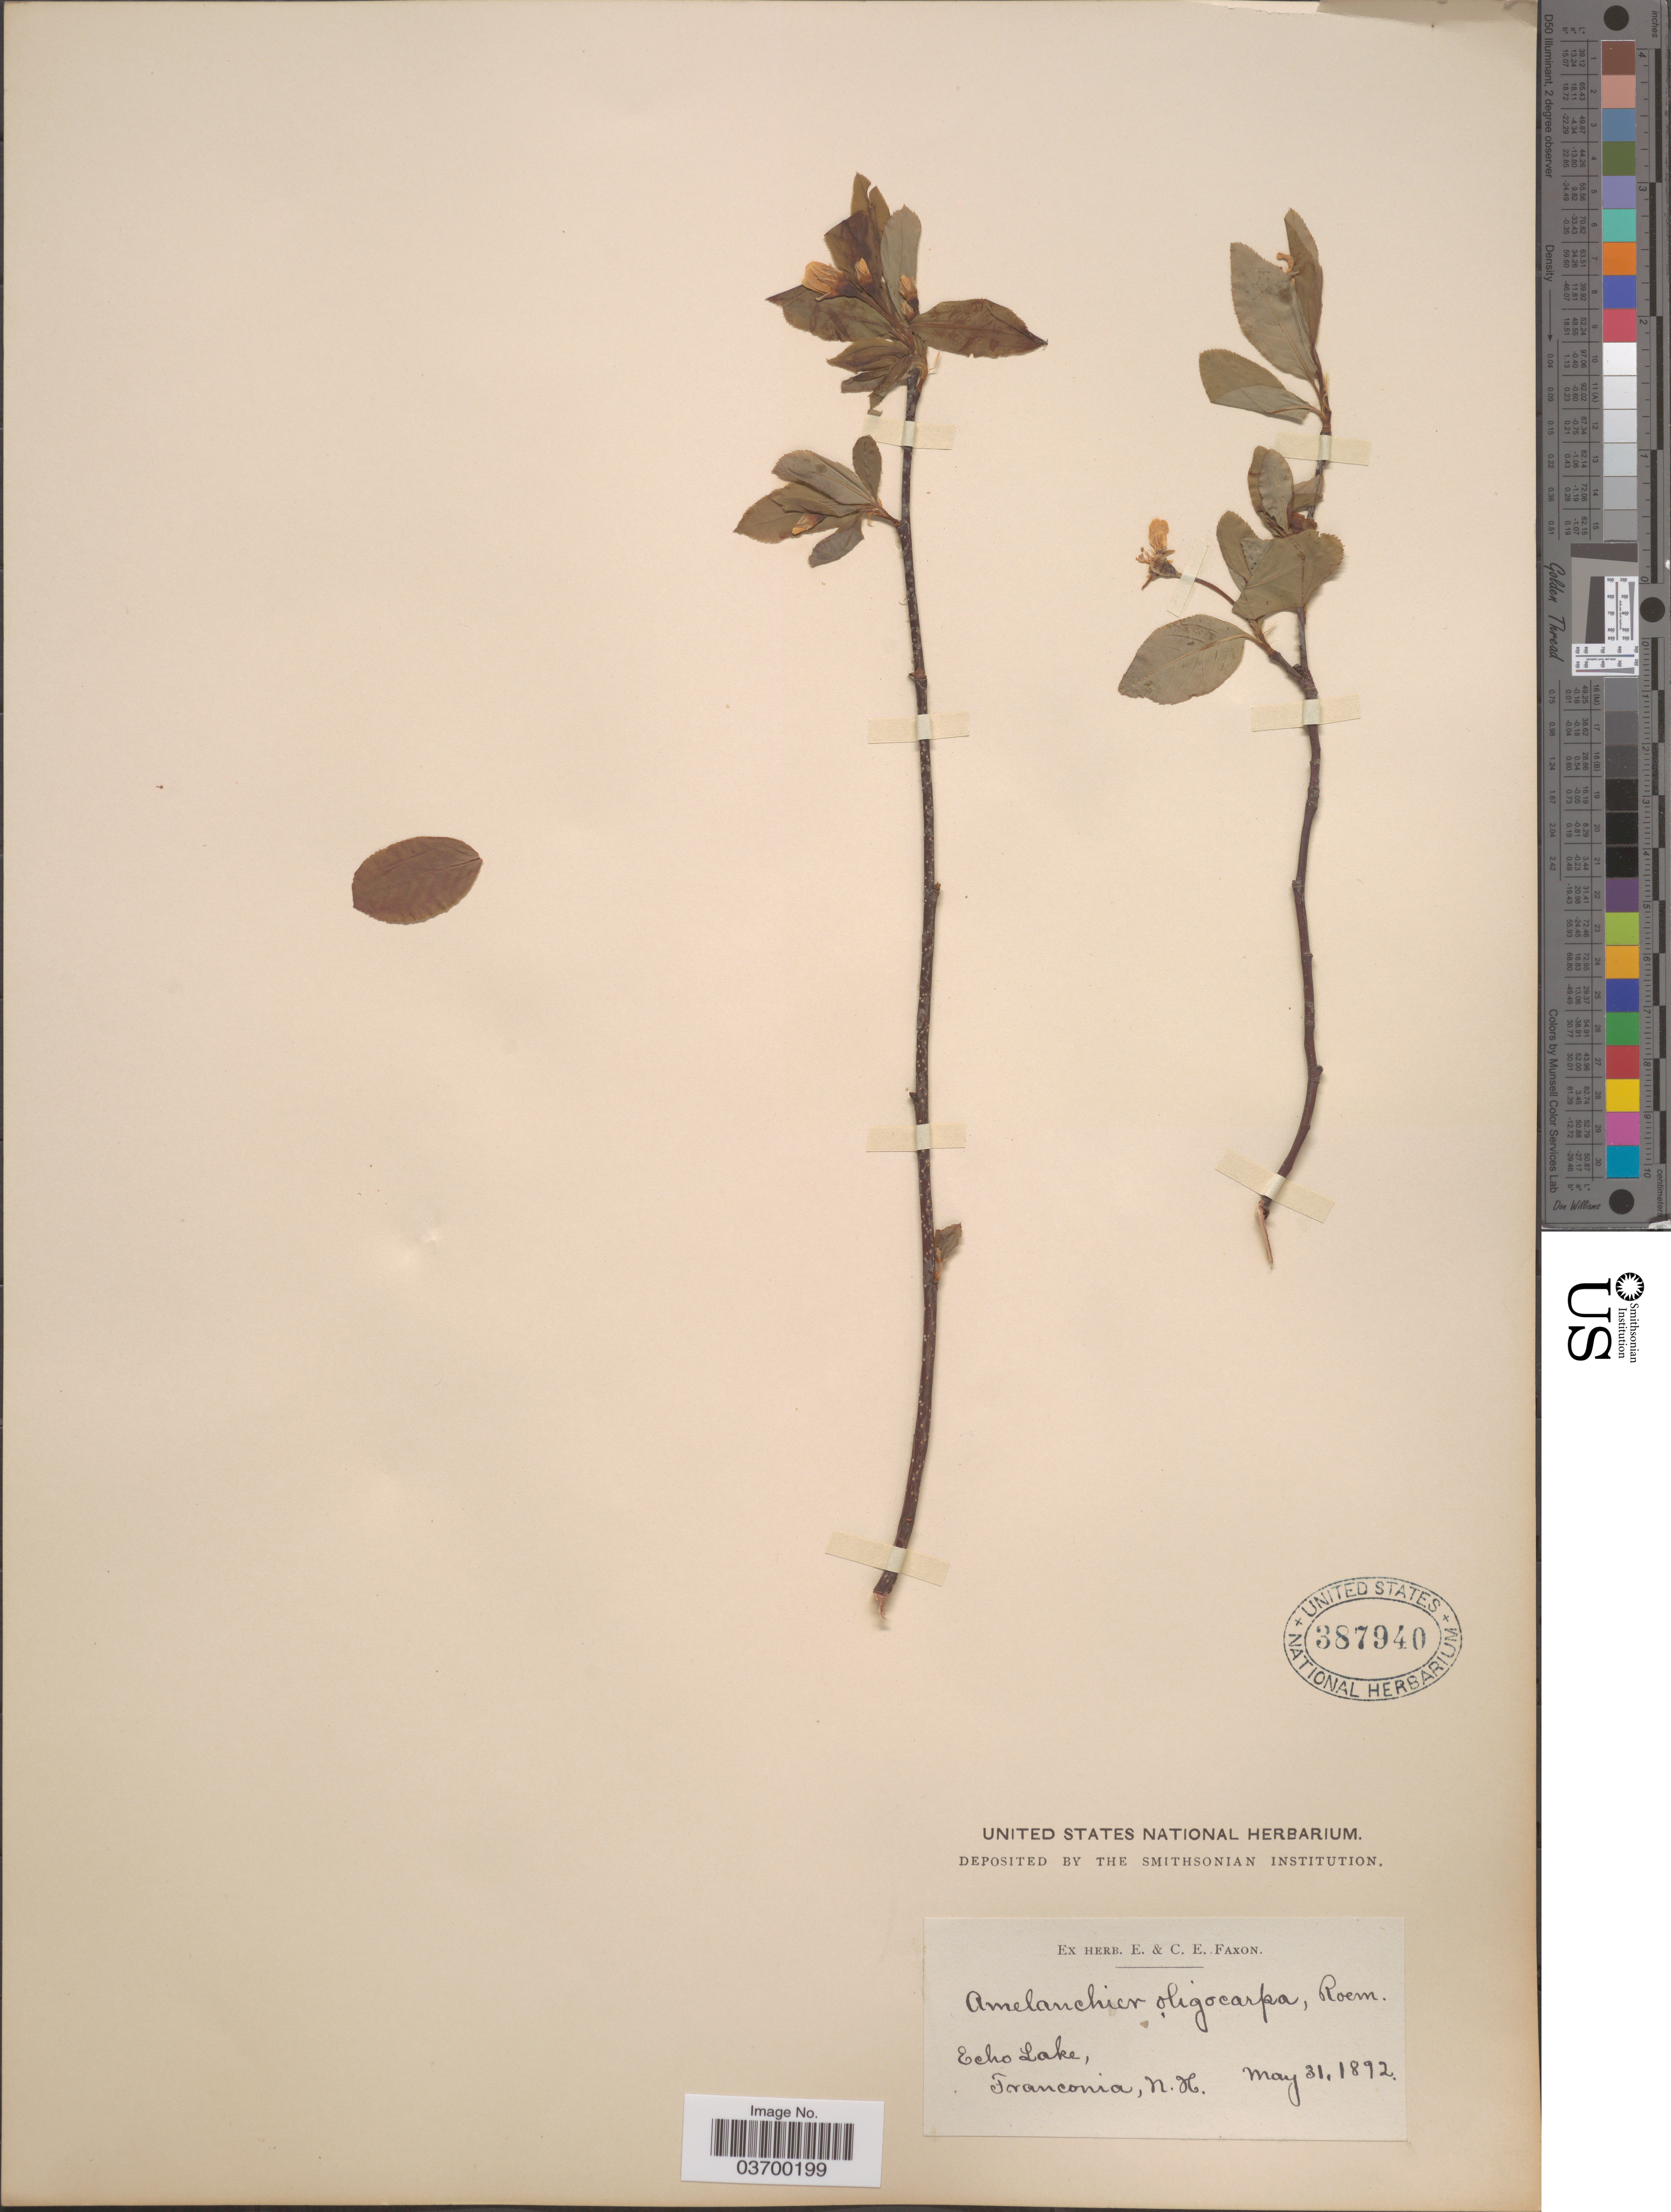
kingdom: Plantae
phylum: Tracheophyta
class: Magnoliopsida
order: Rosales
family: Rosaceae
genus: Amelanchier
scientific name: Amelanchier bartramiana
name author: (Tausch) M. Roem.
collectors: ex herb. E. & C.E. Faxon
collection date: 1892-05-31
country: United States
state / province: New Hampshire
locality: Echo Lake, Franconia.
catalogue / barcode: US 387940